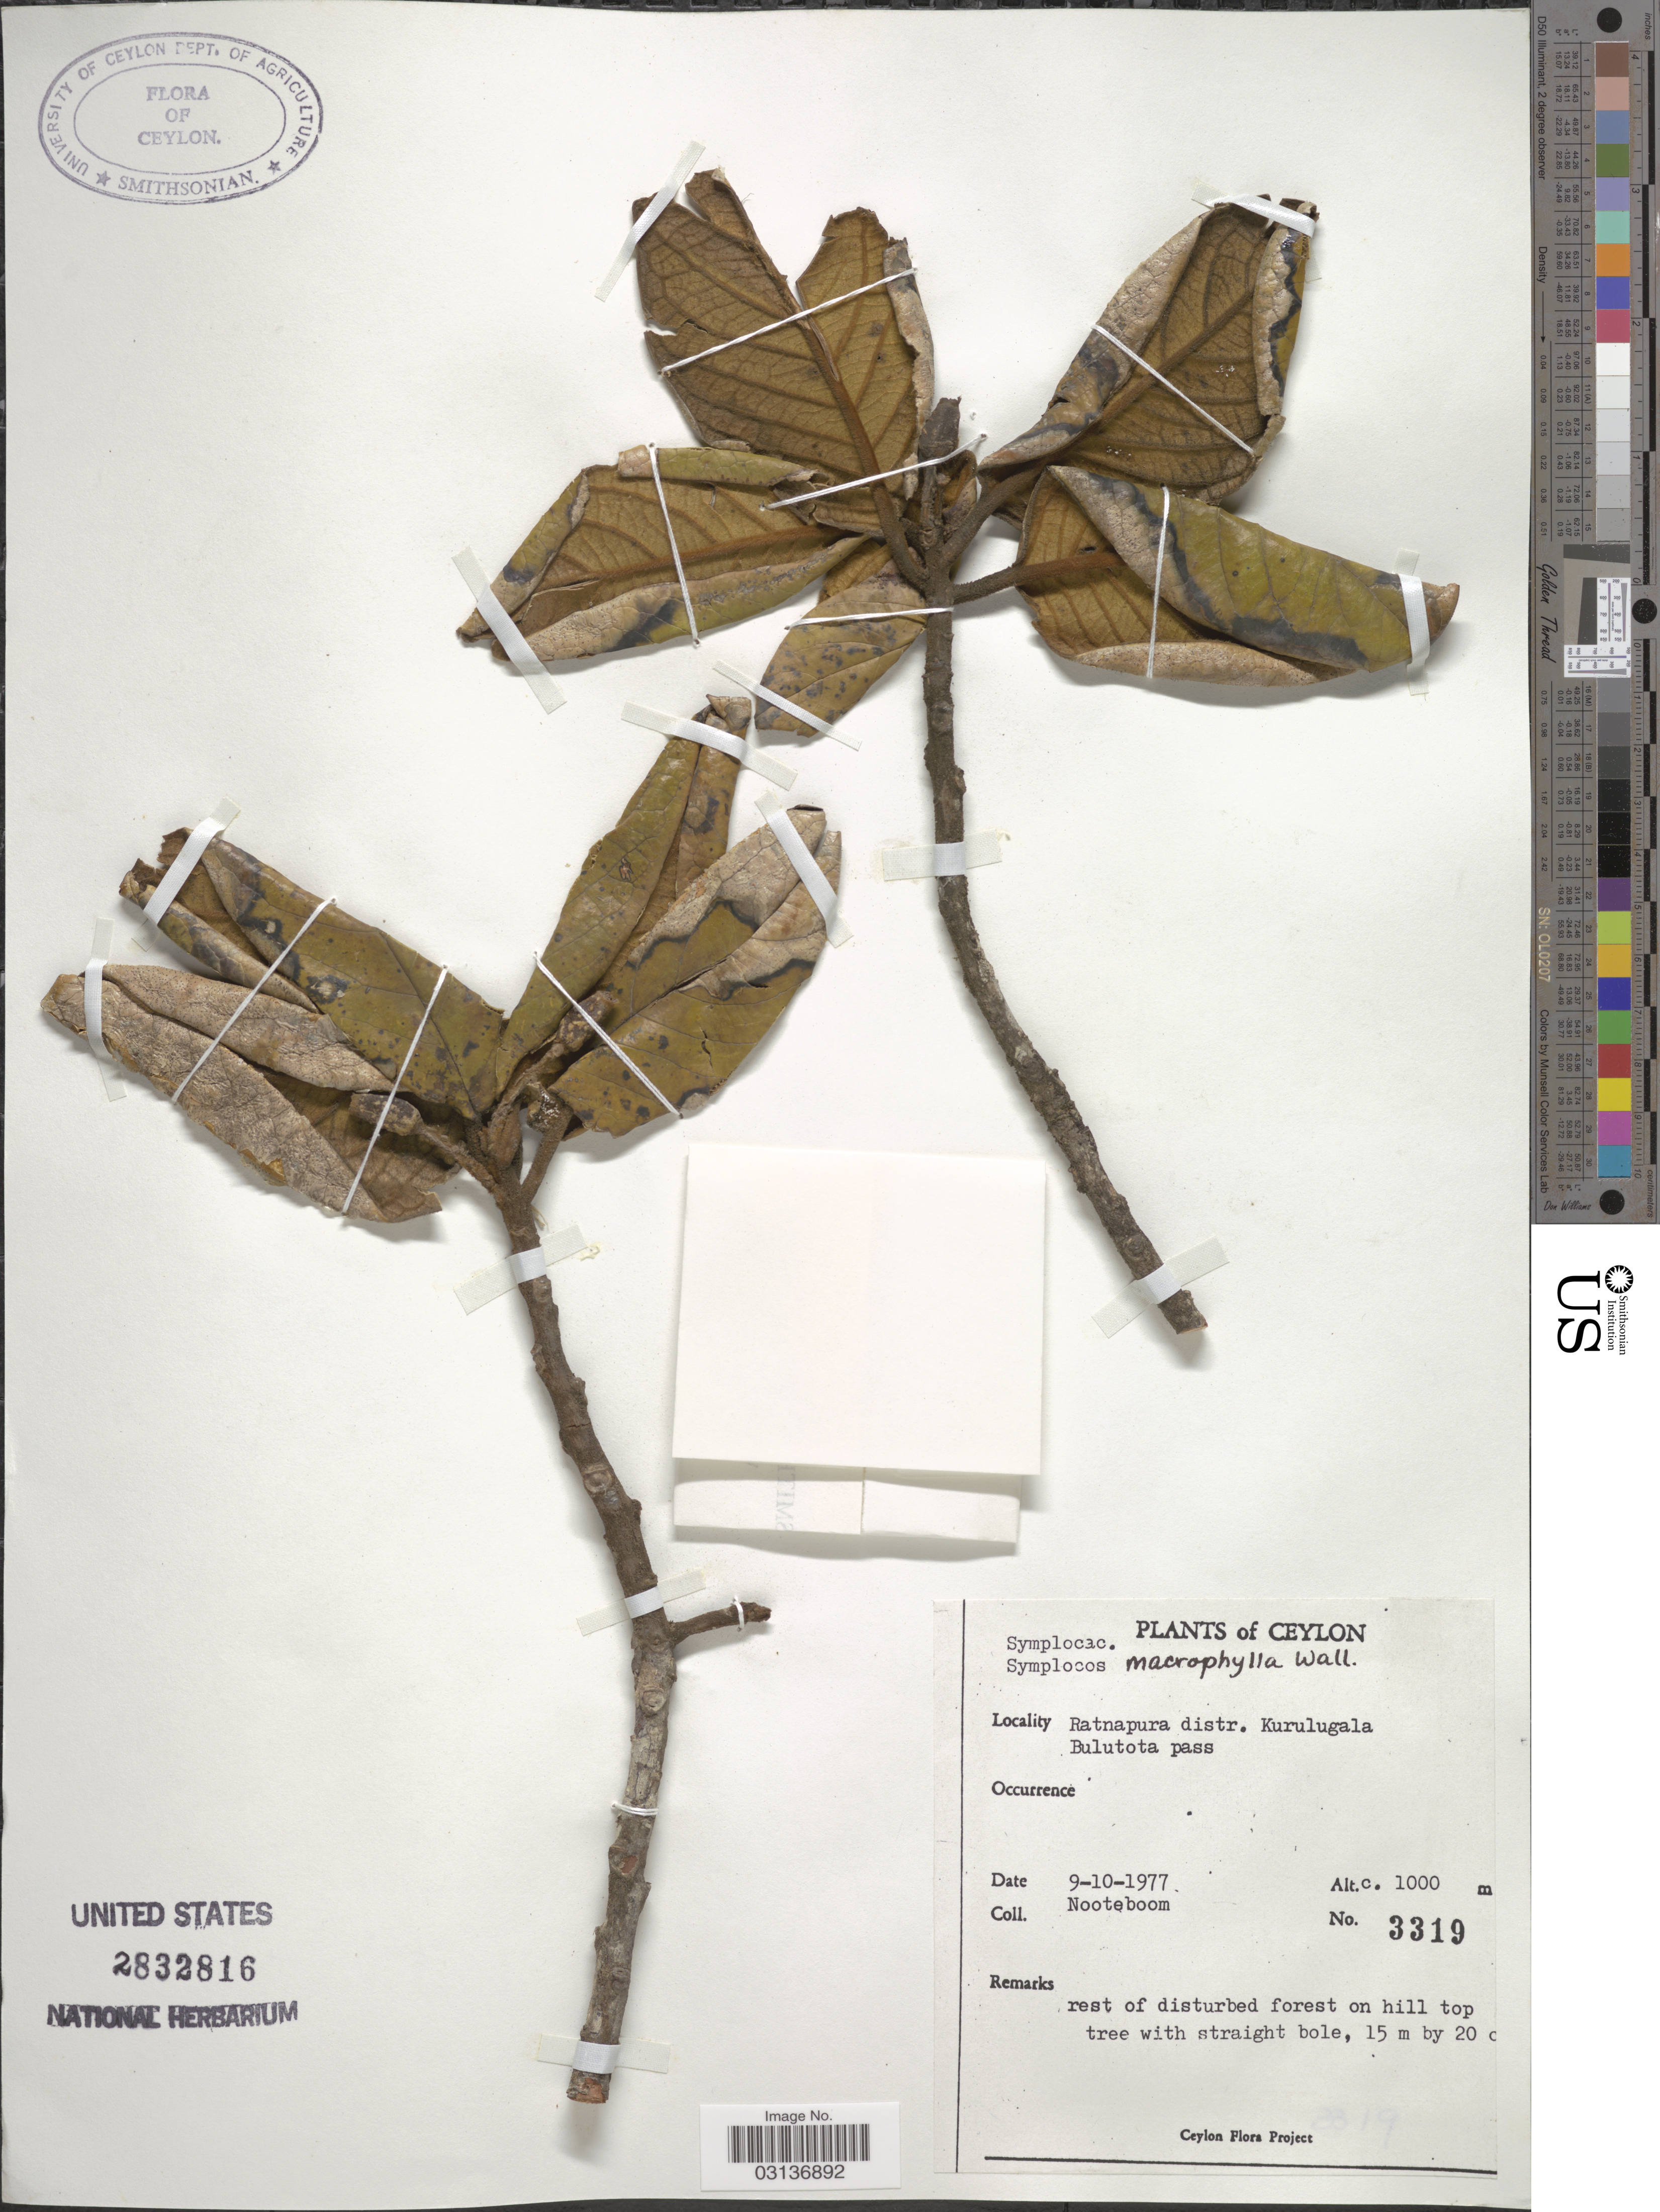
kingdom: Plantae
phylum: Tracheophyta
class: Magnoliopsida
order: Ericales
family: Symplocaceae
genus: Symplocos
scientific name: Symplocos macrophylla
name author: Wall. ex DC.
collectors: Nooteboom, --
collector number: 3319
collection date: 1977-10-09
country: Sri Lanka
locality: Ceylon. Ratnapura distr. Kurulugala Bulutota pass.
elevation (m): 1000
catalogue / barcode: US 2832816